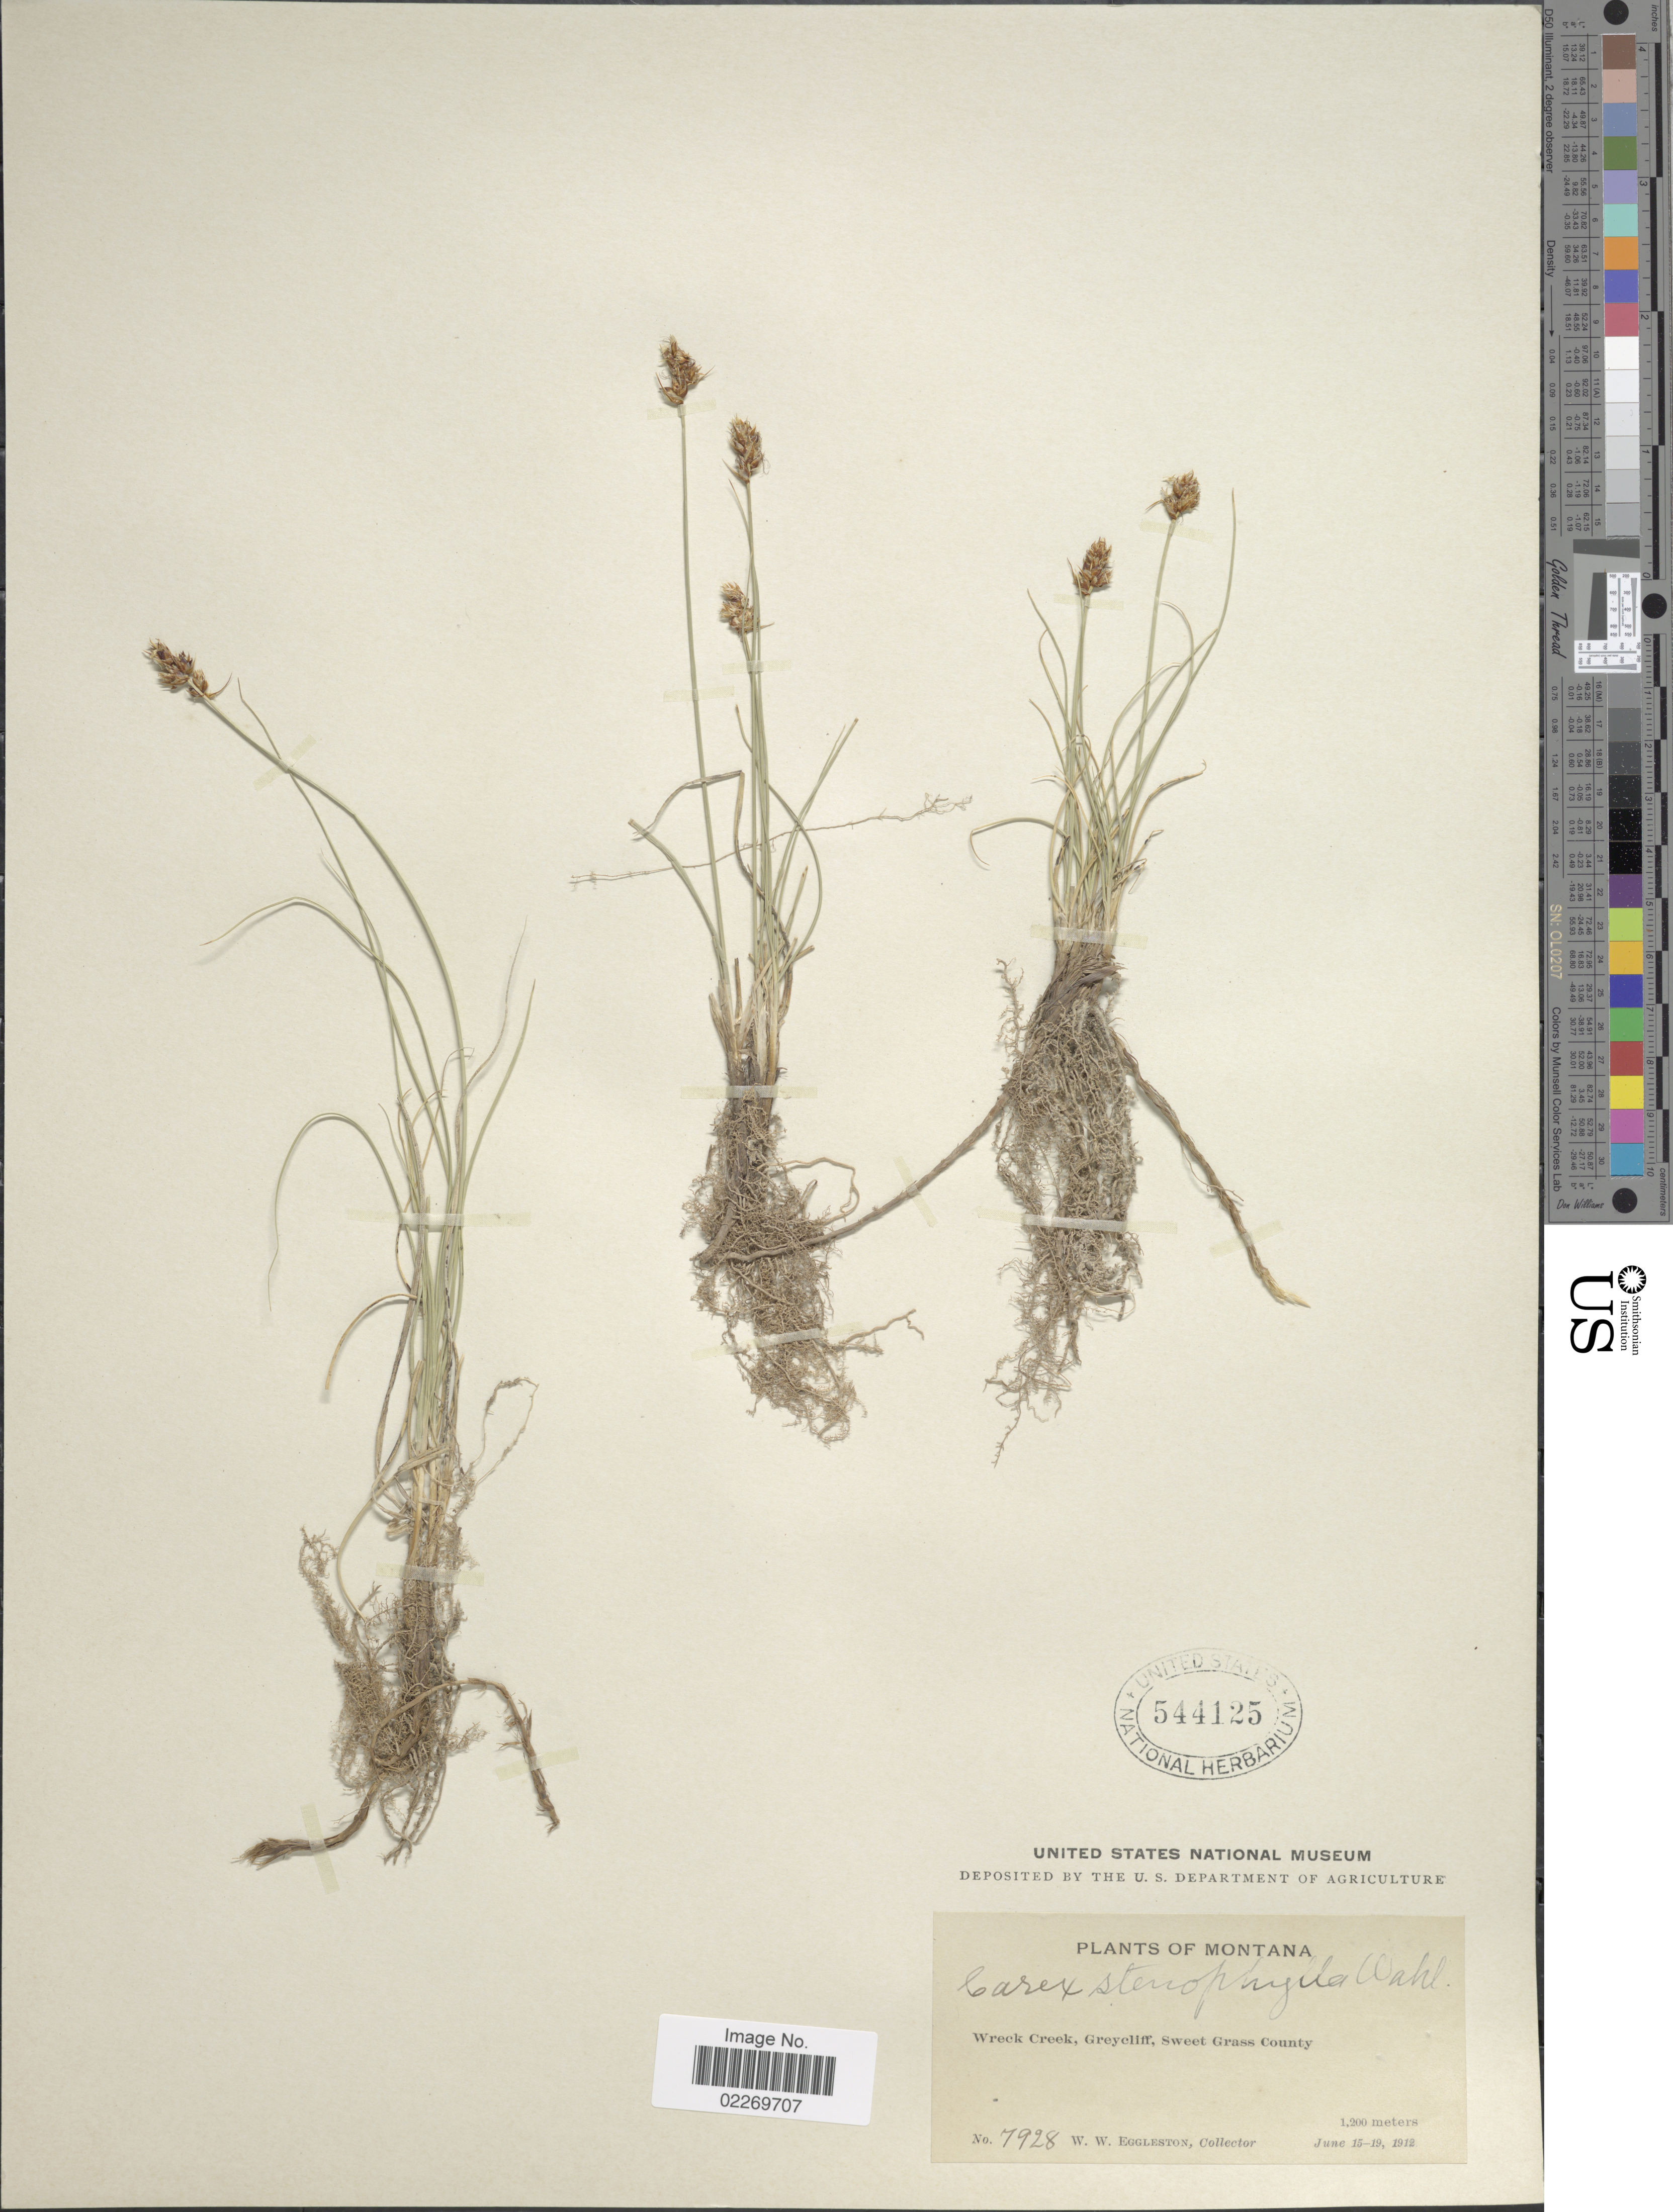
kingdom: Plantae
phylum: Tracheophyta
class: Liliopsida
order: Poales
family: Cyperaceae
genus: Carex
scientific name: Carex eleocharis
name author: L.H. Bailey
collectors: W. W. Eggleston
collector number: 7928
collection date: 1912-06-15/1912-06-19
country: United States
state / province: Montana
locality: Wreck Creek, Greycliff, Sweet Grass County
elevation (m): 1200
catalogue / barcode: US 544125